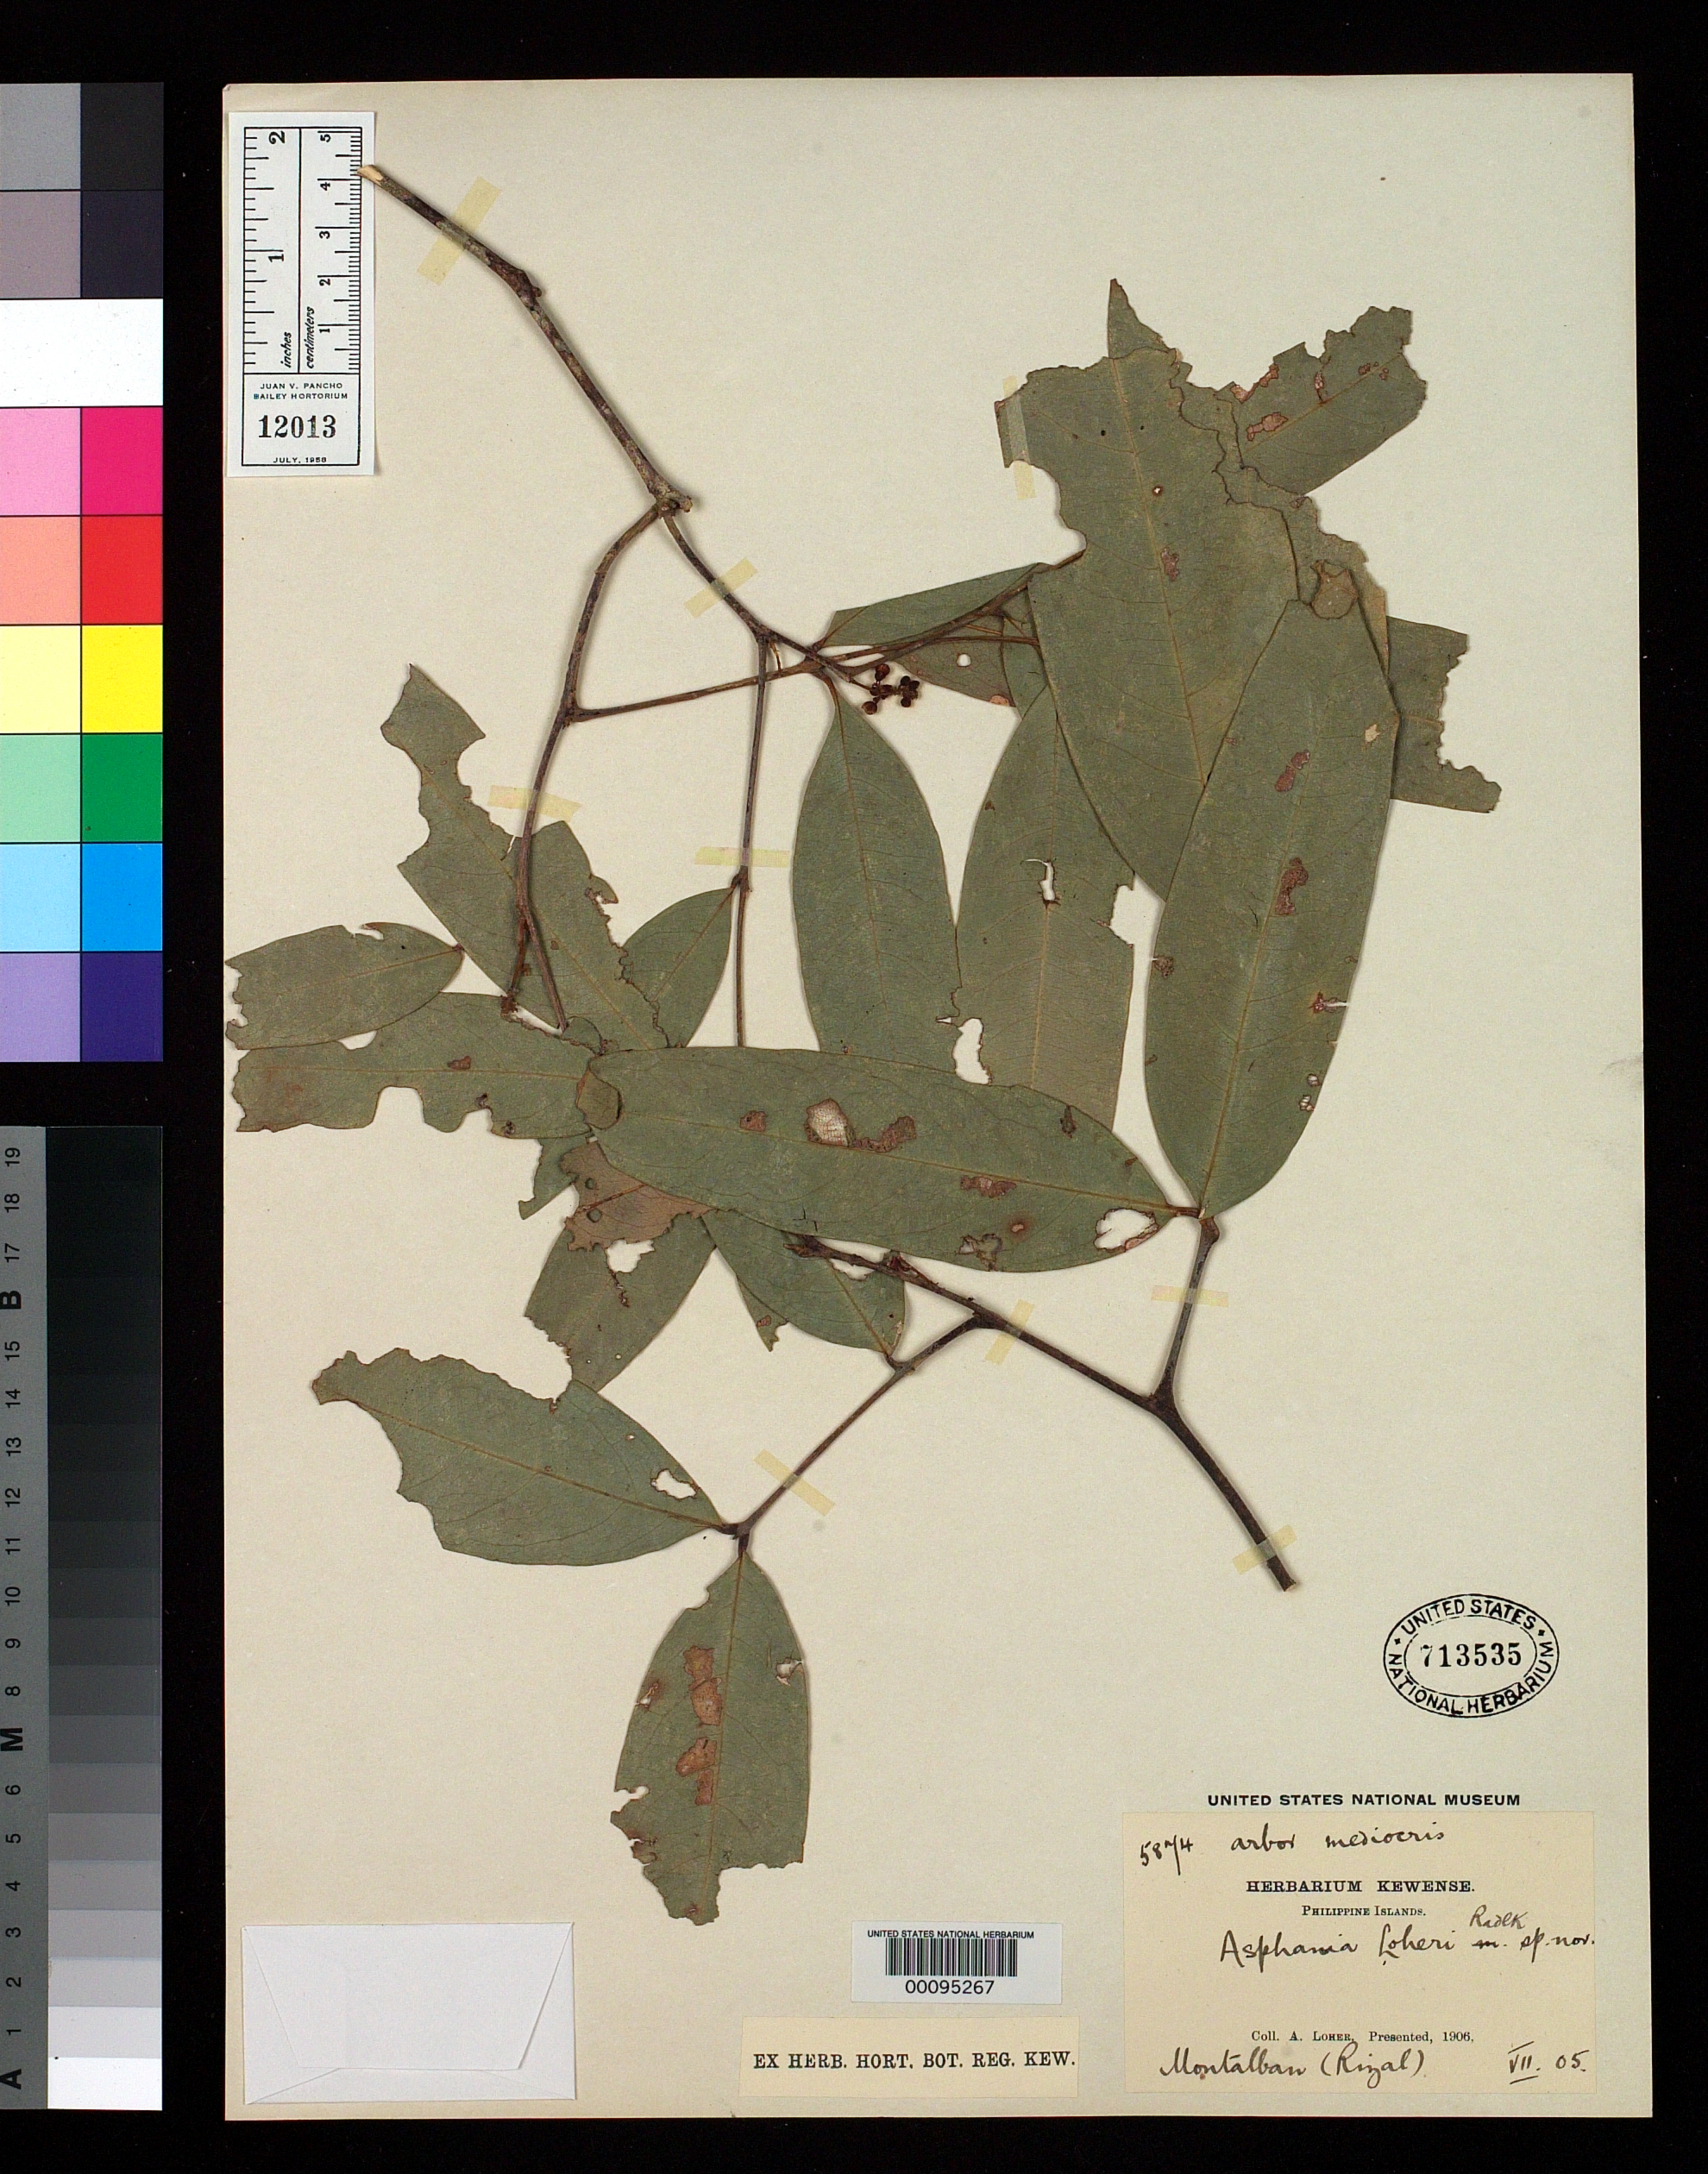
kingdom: Plantae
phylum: Tracheophyta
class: Magnoliopsida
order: Sapindales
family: Sapindaceae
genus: Aphania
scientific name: Aphania loheri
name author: Radlk.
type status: Isotype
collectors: A. Loher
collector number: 5874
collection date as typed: Jul 1911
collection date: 1911-07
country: Philippines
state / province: Calabarzon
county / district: Rizal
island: Luzon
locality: Montalban.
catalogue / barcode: US 713535